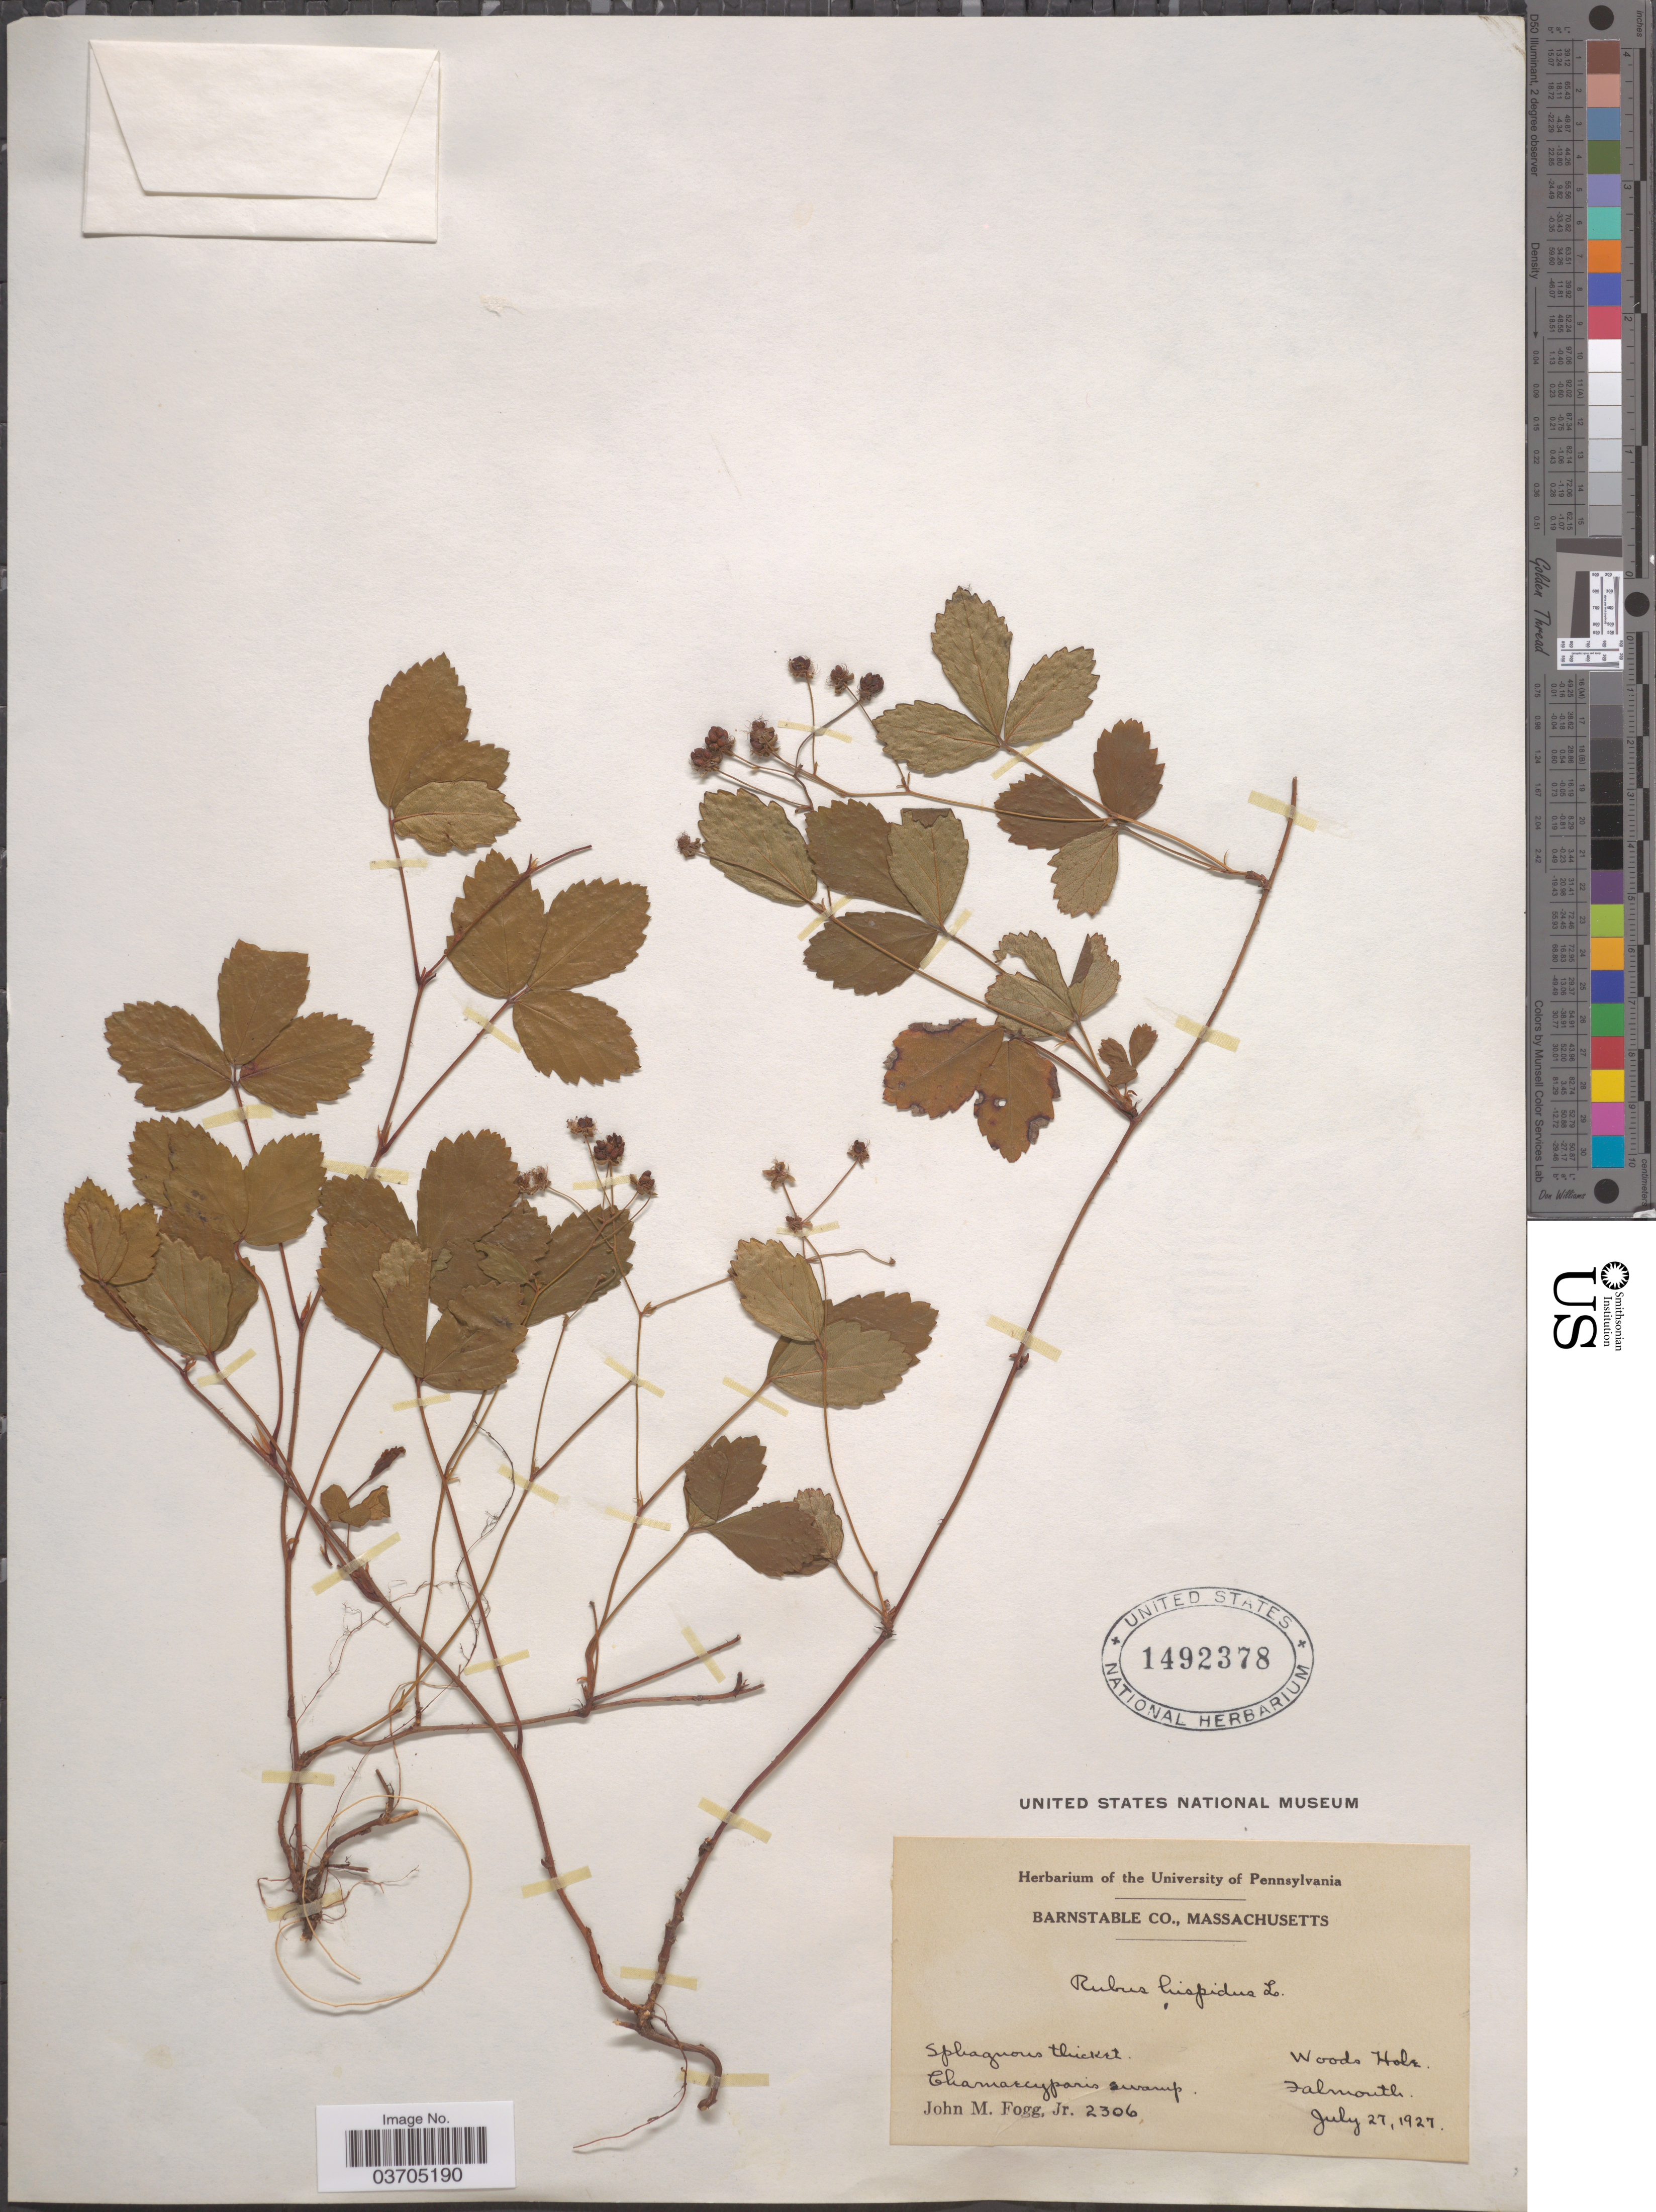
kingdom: Plantae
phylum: Tracheophyta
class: Magnoliopsida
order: Rosales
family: Rosaceae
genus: Rubus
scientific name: Rubus hispidus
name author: L.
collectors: J. Fogg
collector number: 2306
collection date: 1927-07-27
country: United States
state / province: Massachusetts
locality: Barnstable Co. Sphagnous thicket. Chamaecyparis swamp. Woods Hole. Falmouth.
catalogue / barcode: US 1492378